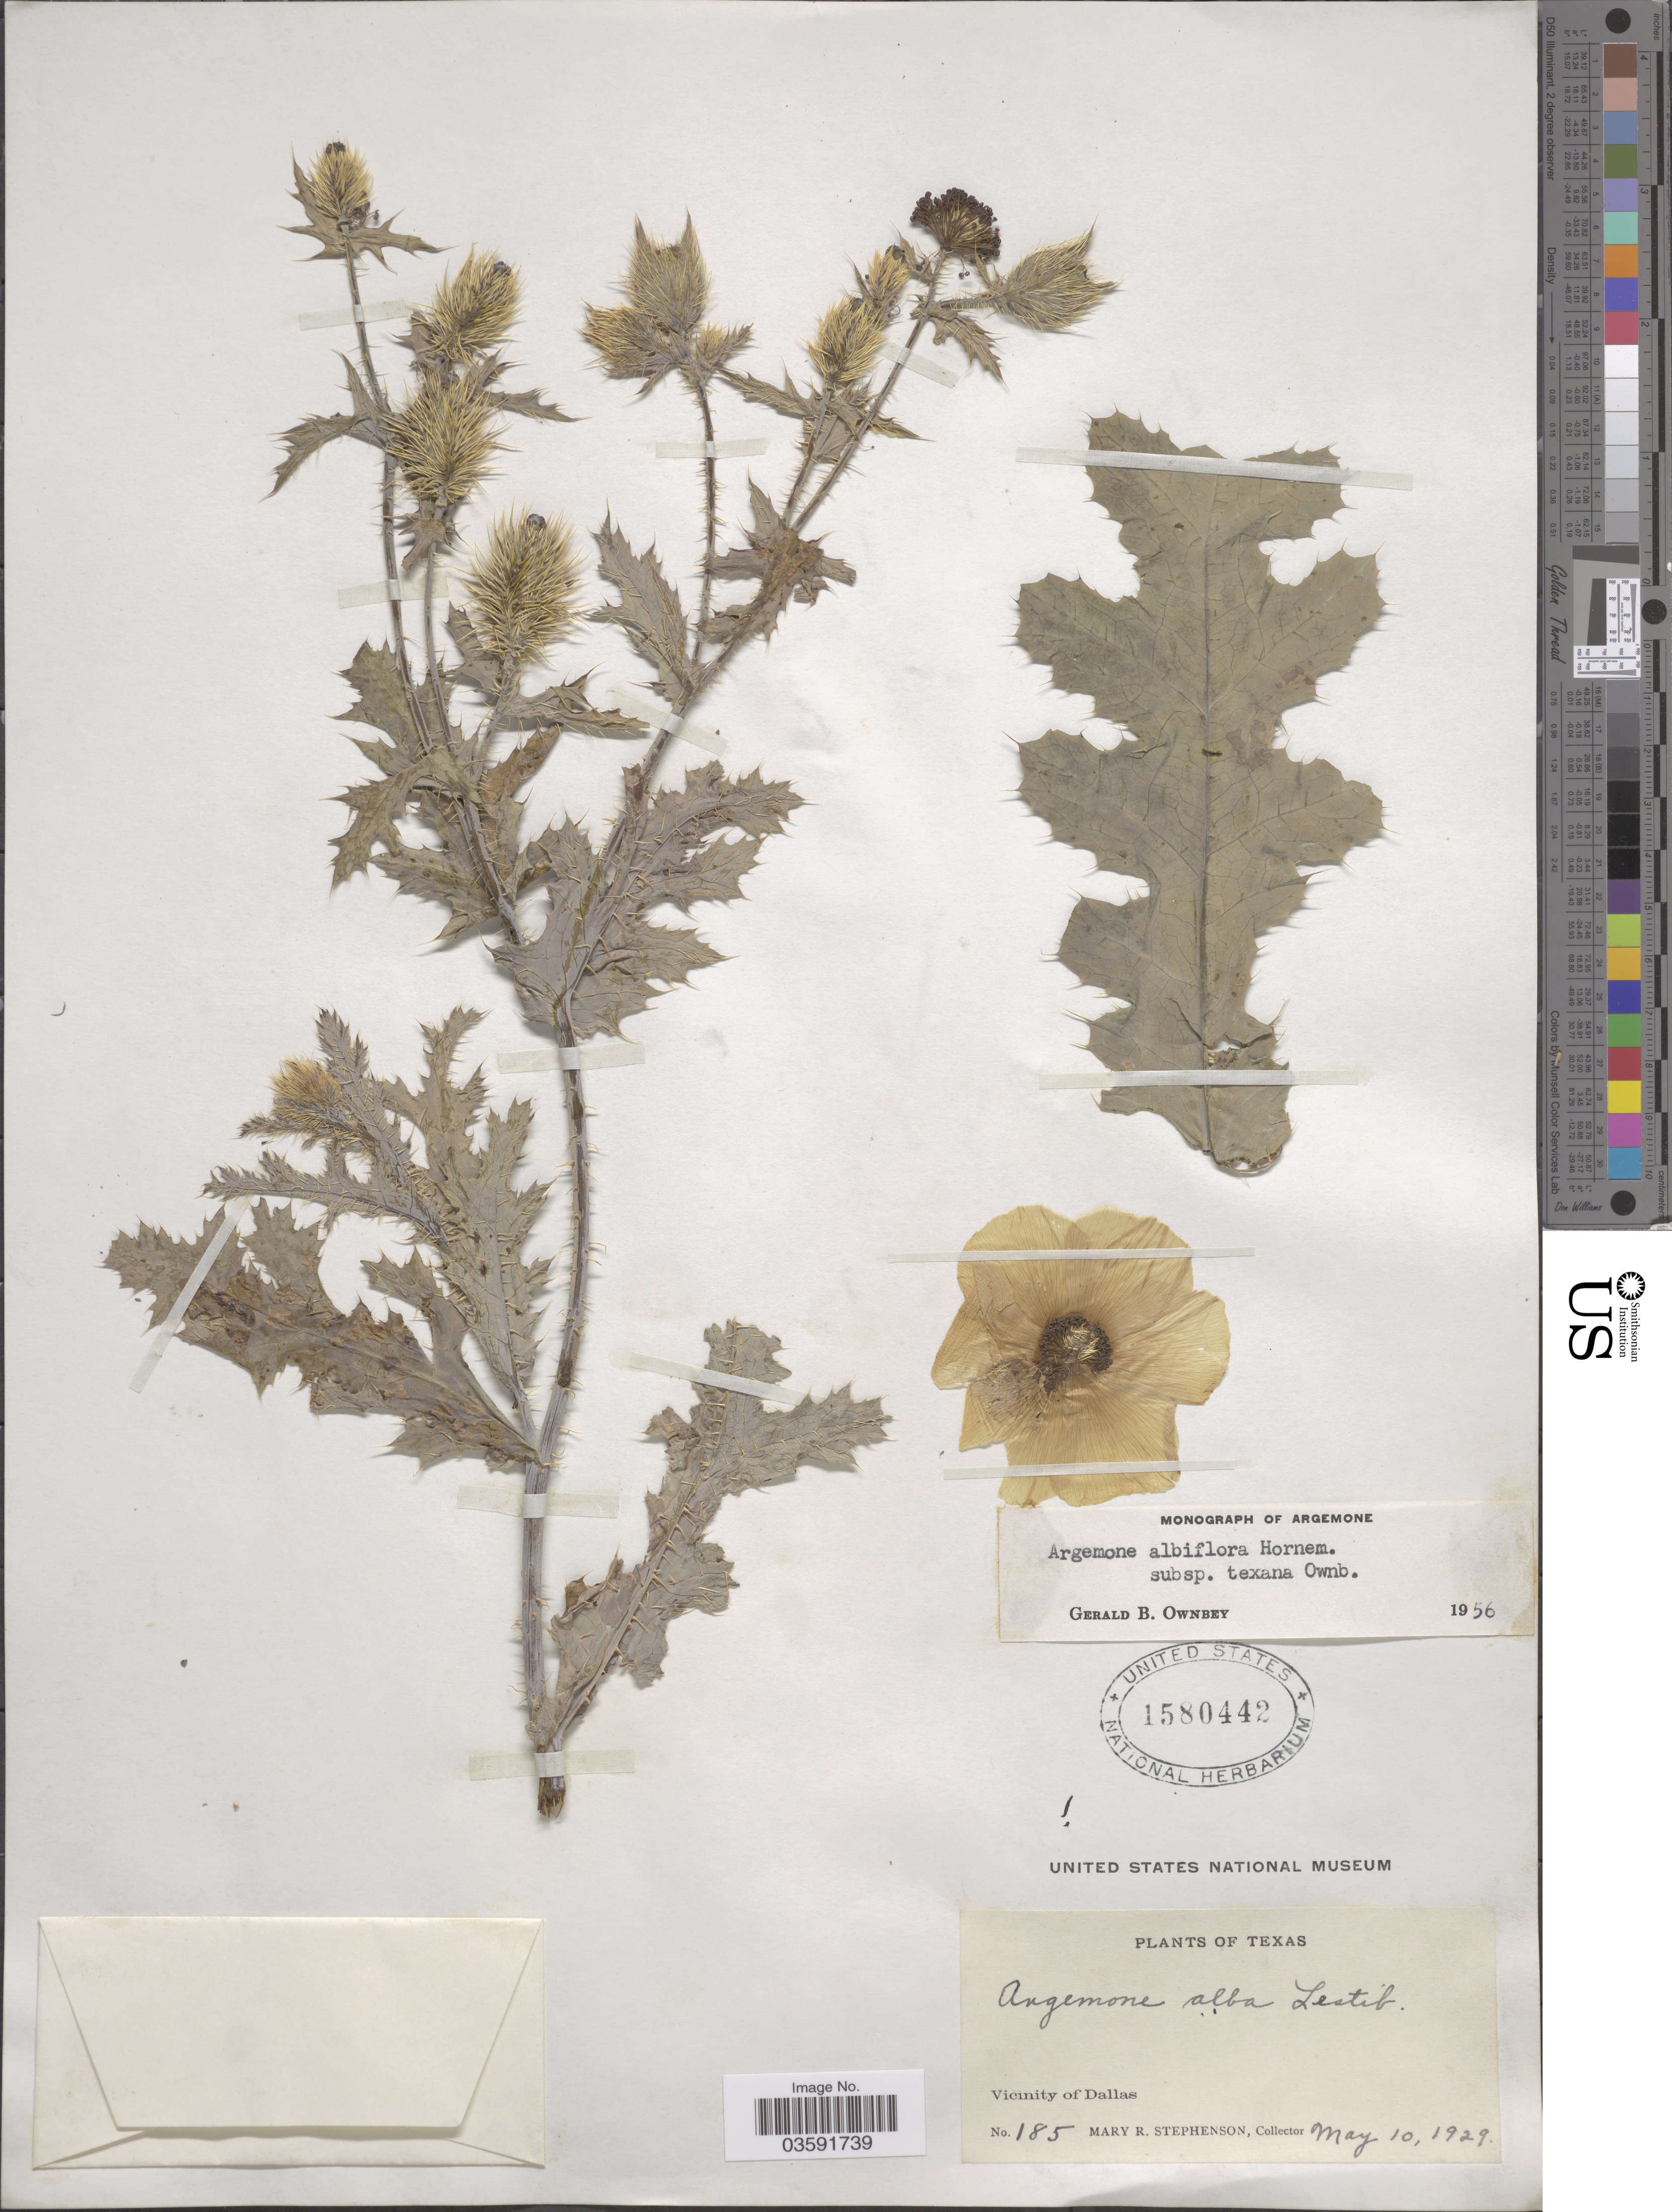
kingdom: Plantae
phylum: Tracheophyta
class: Magnoliopsida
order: Ranunculales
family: Papaveraceae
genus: Argemone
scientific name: Argemone albiflora subsp. texana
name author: G.B. Ownbey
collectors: M. Stephenson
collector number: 185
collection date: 1929-05-10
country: United States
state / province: Texas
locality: Vicinity of Dallas.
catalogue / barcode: US 1580442